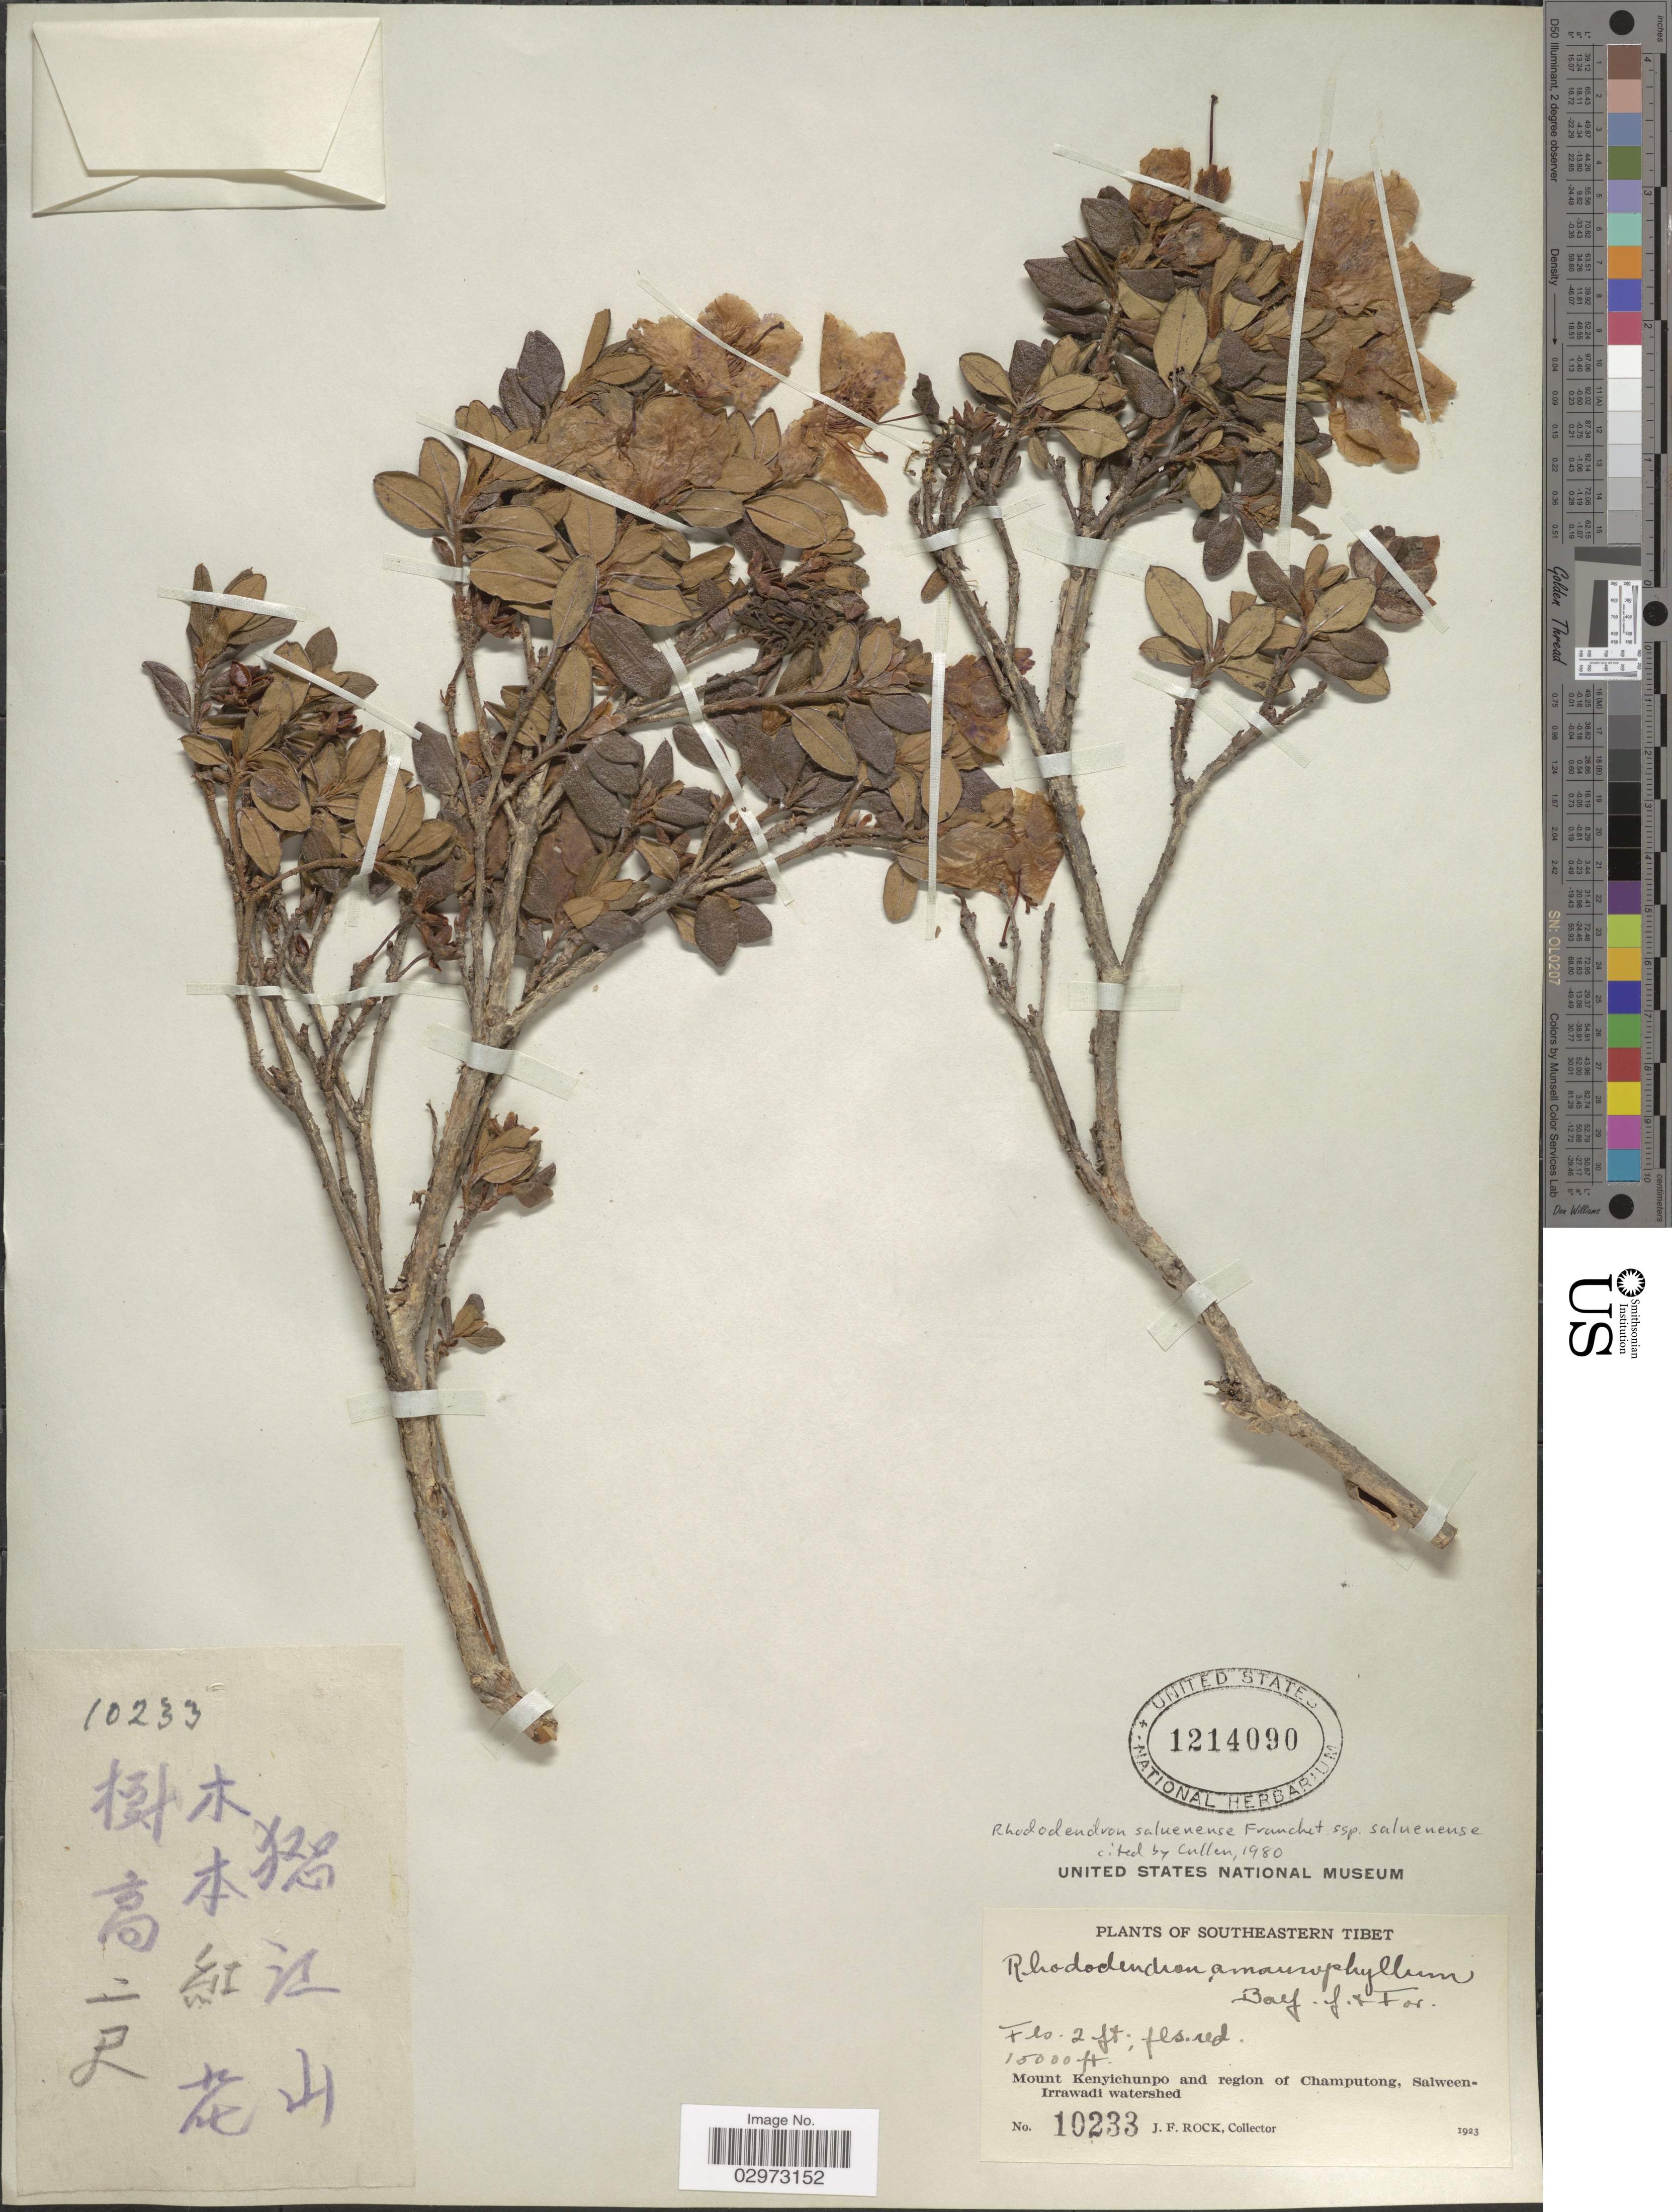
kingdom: Plantae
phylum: Tracheophyta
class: Magnoliopsida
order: Ericales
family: Ericaceae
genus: Rhododendron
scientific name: Rhododendron saluenense subsp. saluenense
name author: Franch.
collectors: J. Rock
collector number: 10233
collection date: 1923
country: China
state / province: Xizang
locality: Southeastern Tibet. Mount Kenyichunpo and region of Champutong, Salween-Irrawadi watershed.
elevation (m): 4572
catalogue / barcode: US 1214090